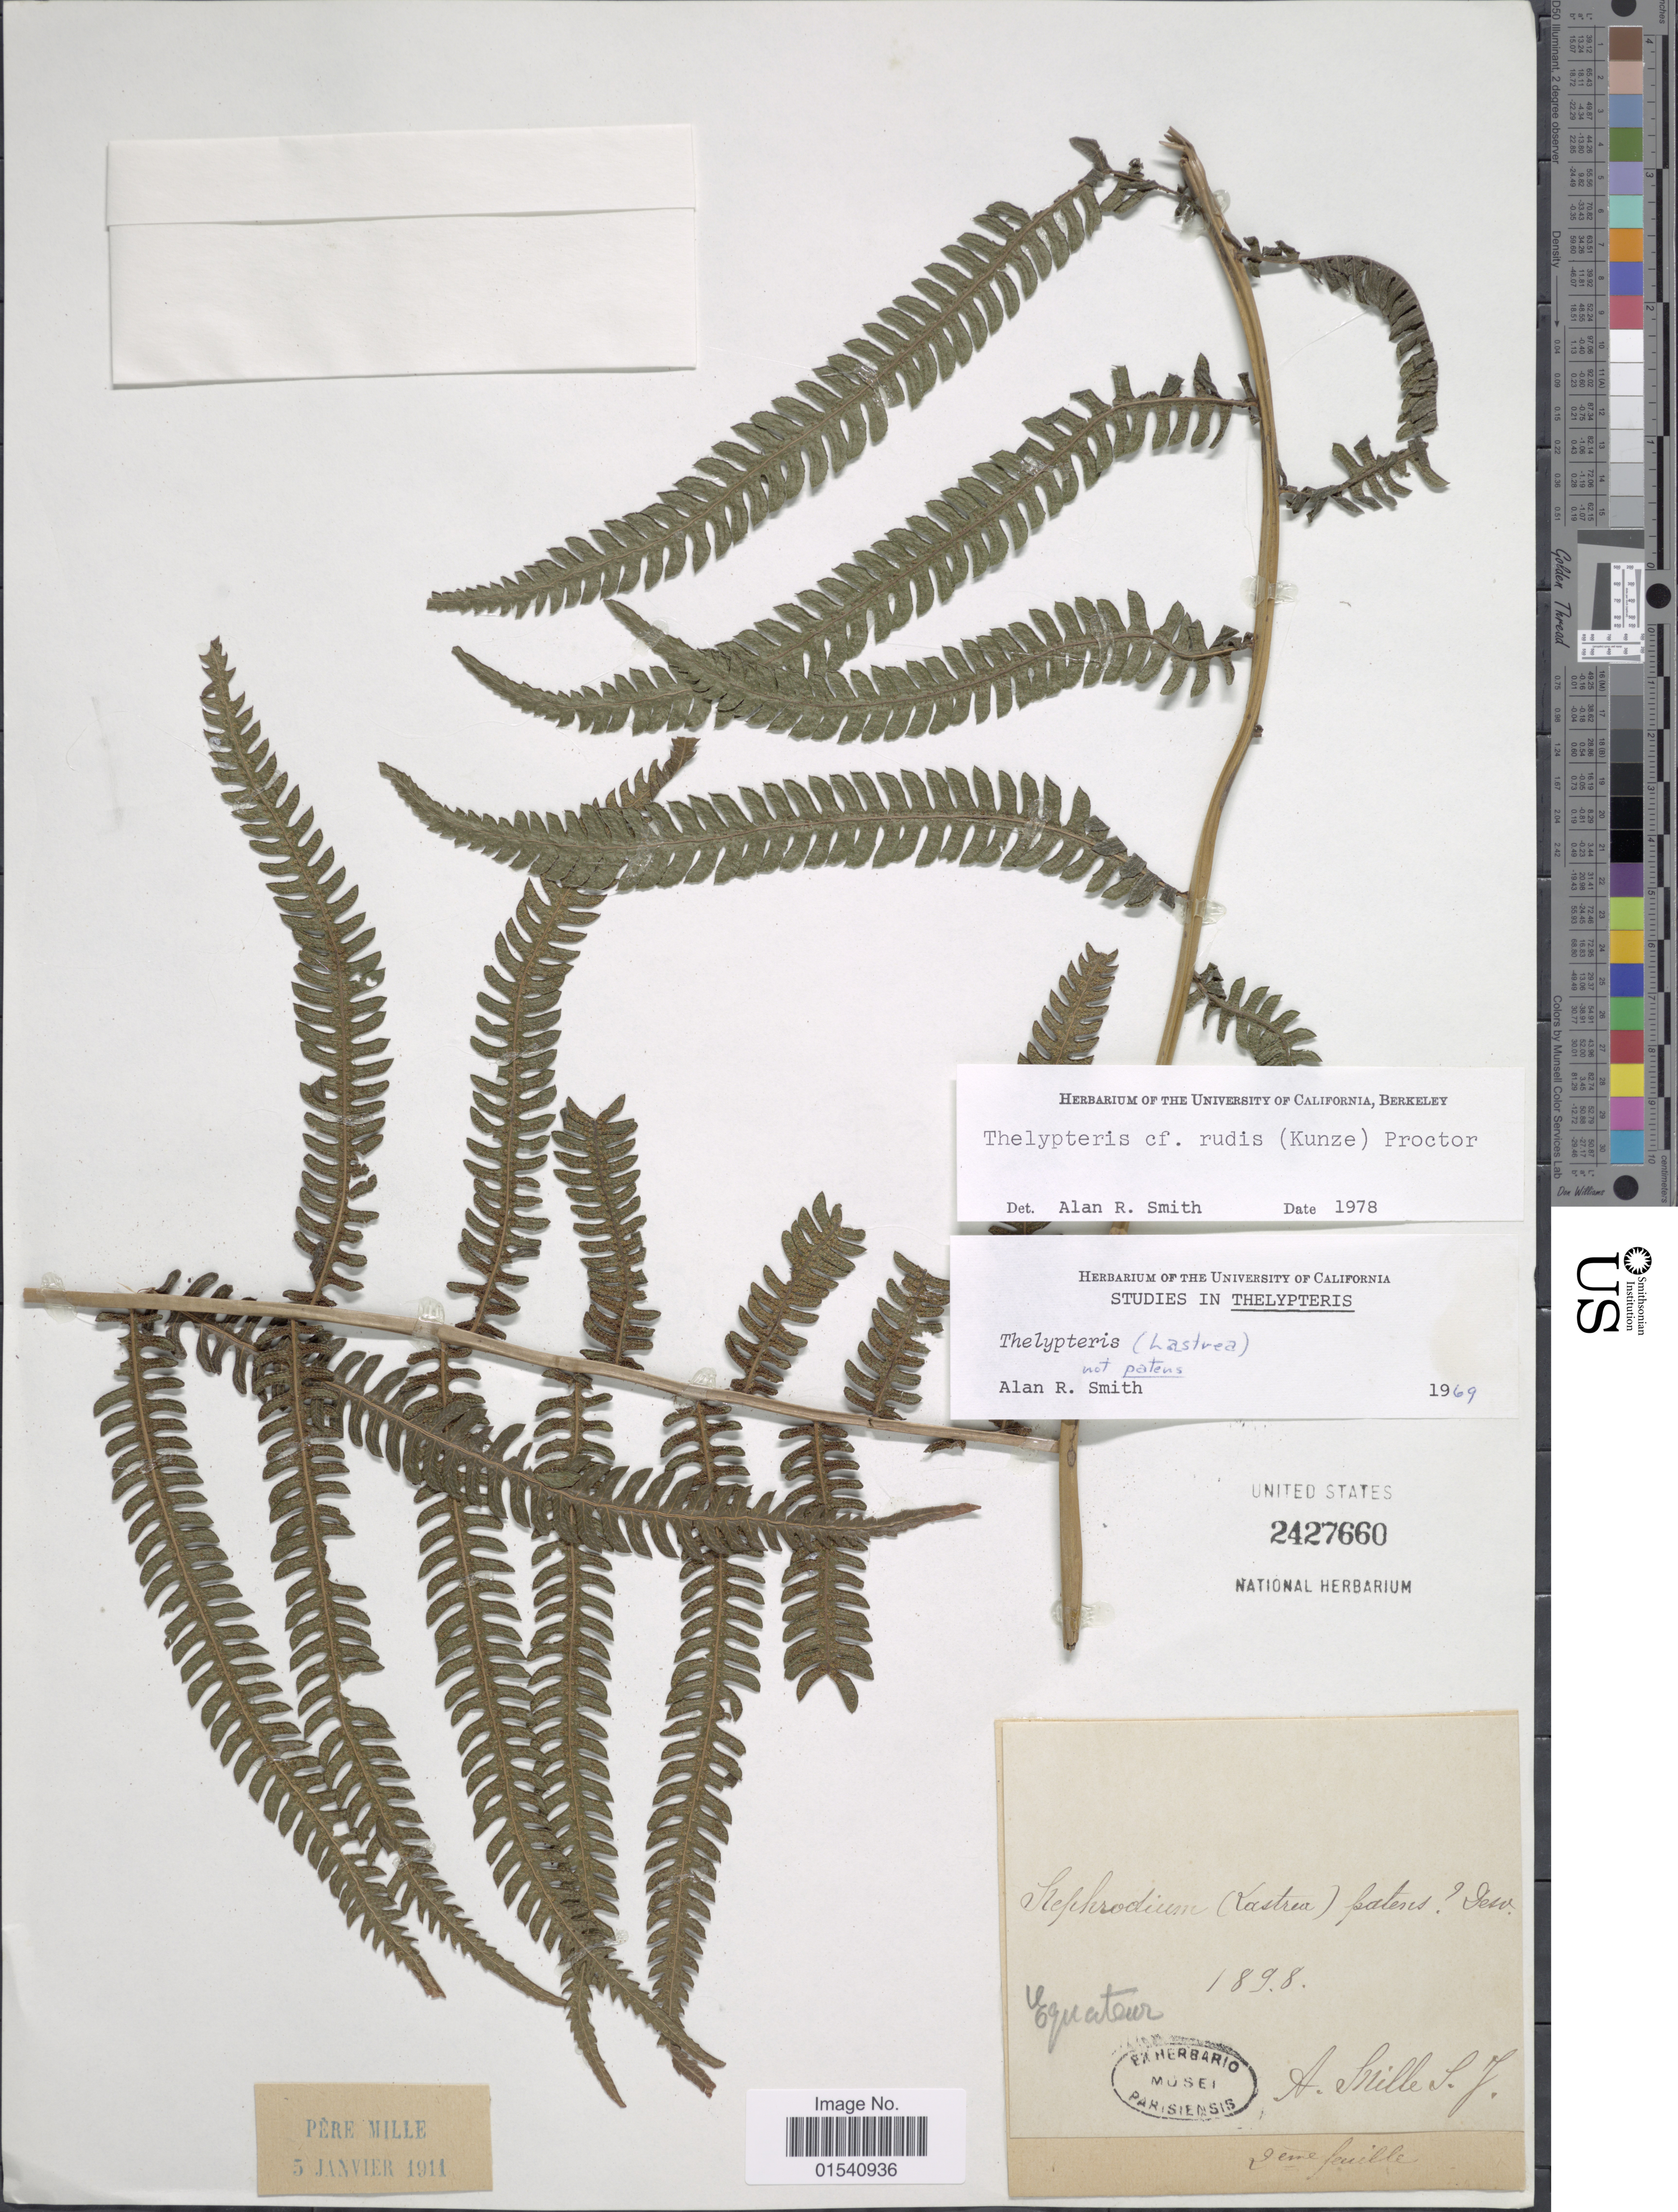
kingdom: Plantae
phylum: Tracheophyta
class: Polypodiopsida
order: Polypodiales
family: Thelypteridaceae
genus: Amauropelta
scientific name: Amauropelta rudis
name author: (Kunze) Pic. Serm.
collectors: A. Mille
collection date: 1898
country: Ecuador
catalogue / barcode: US 2427660